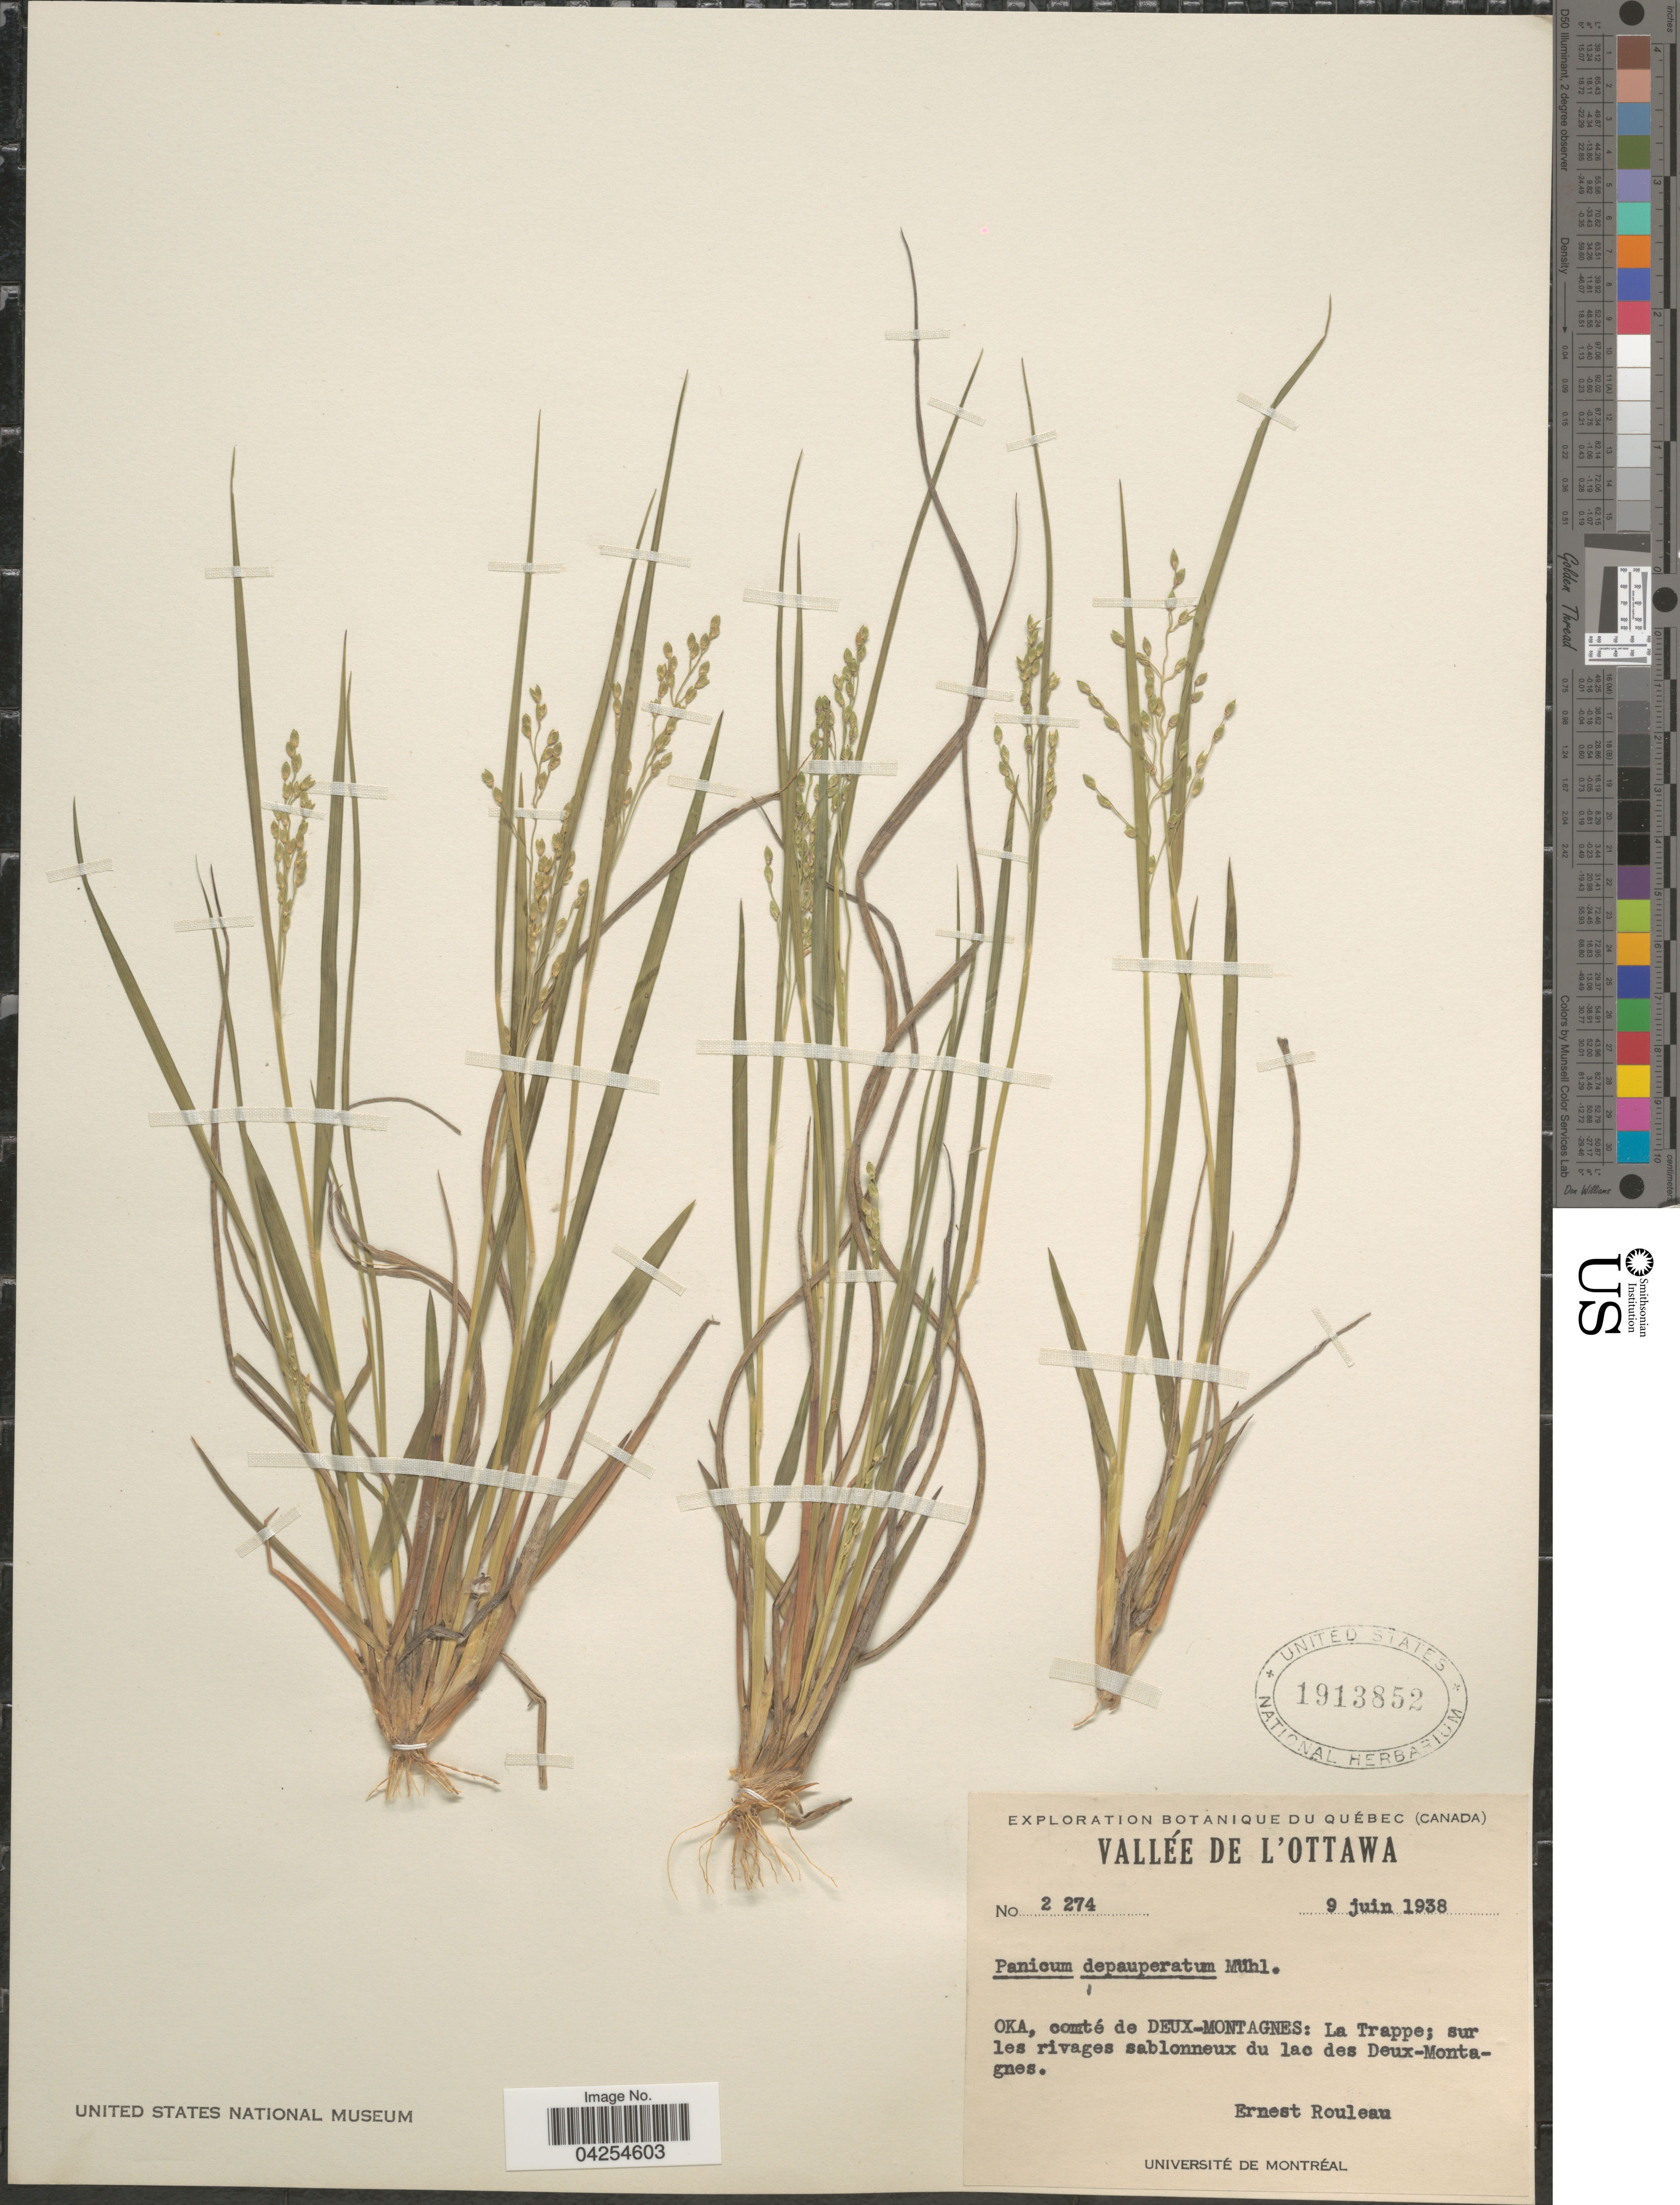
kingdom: Plantae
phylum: Tracheophyta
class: Liliopsida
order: Poales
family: Poaceae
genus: Dichanthelium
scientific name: Dichanthelium depauperatum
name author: (Muhl.) Gould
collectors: J. Rouleau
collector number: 2274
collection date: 1938-06-09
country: Canada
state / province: Quebec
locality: Exploration Botanique du Québec (Canada). Vallée de L'Ottawa. Oka, comté de Deux-Montagnes: La Trappe; sur les rivages sablonneux du lac des Deux-Montagnes.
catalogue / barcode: US 1913852